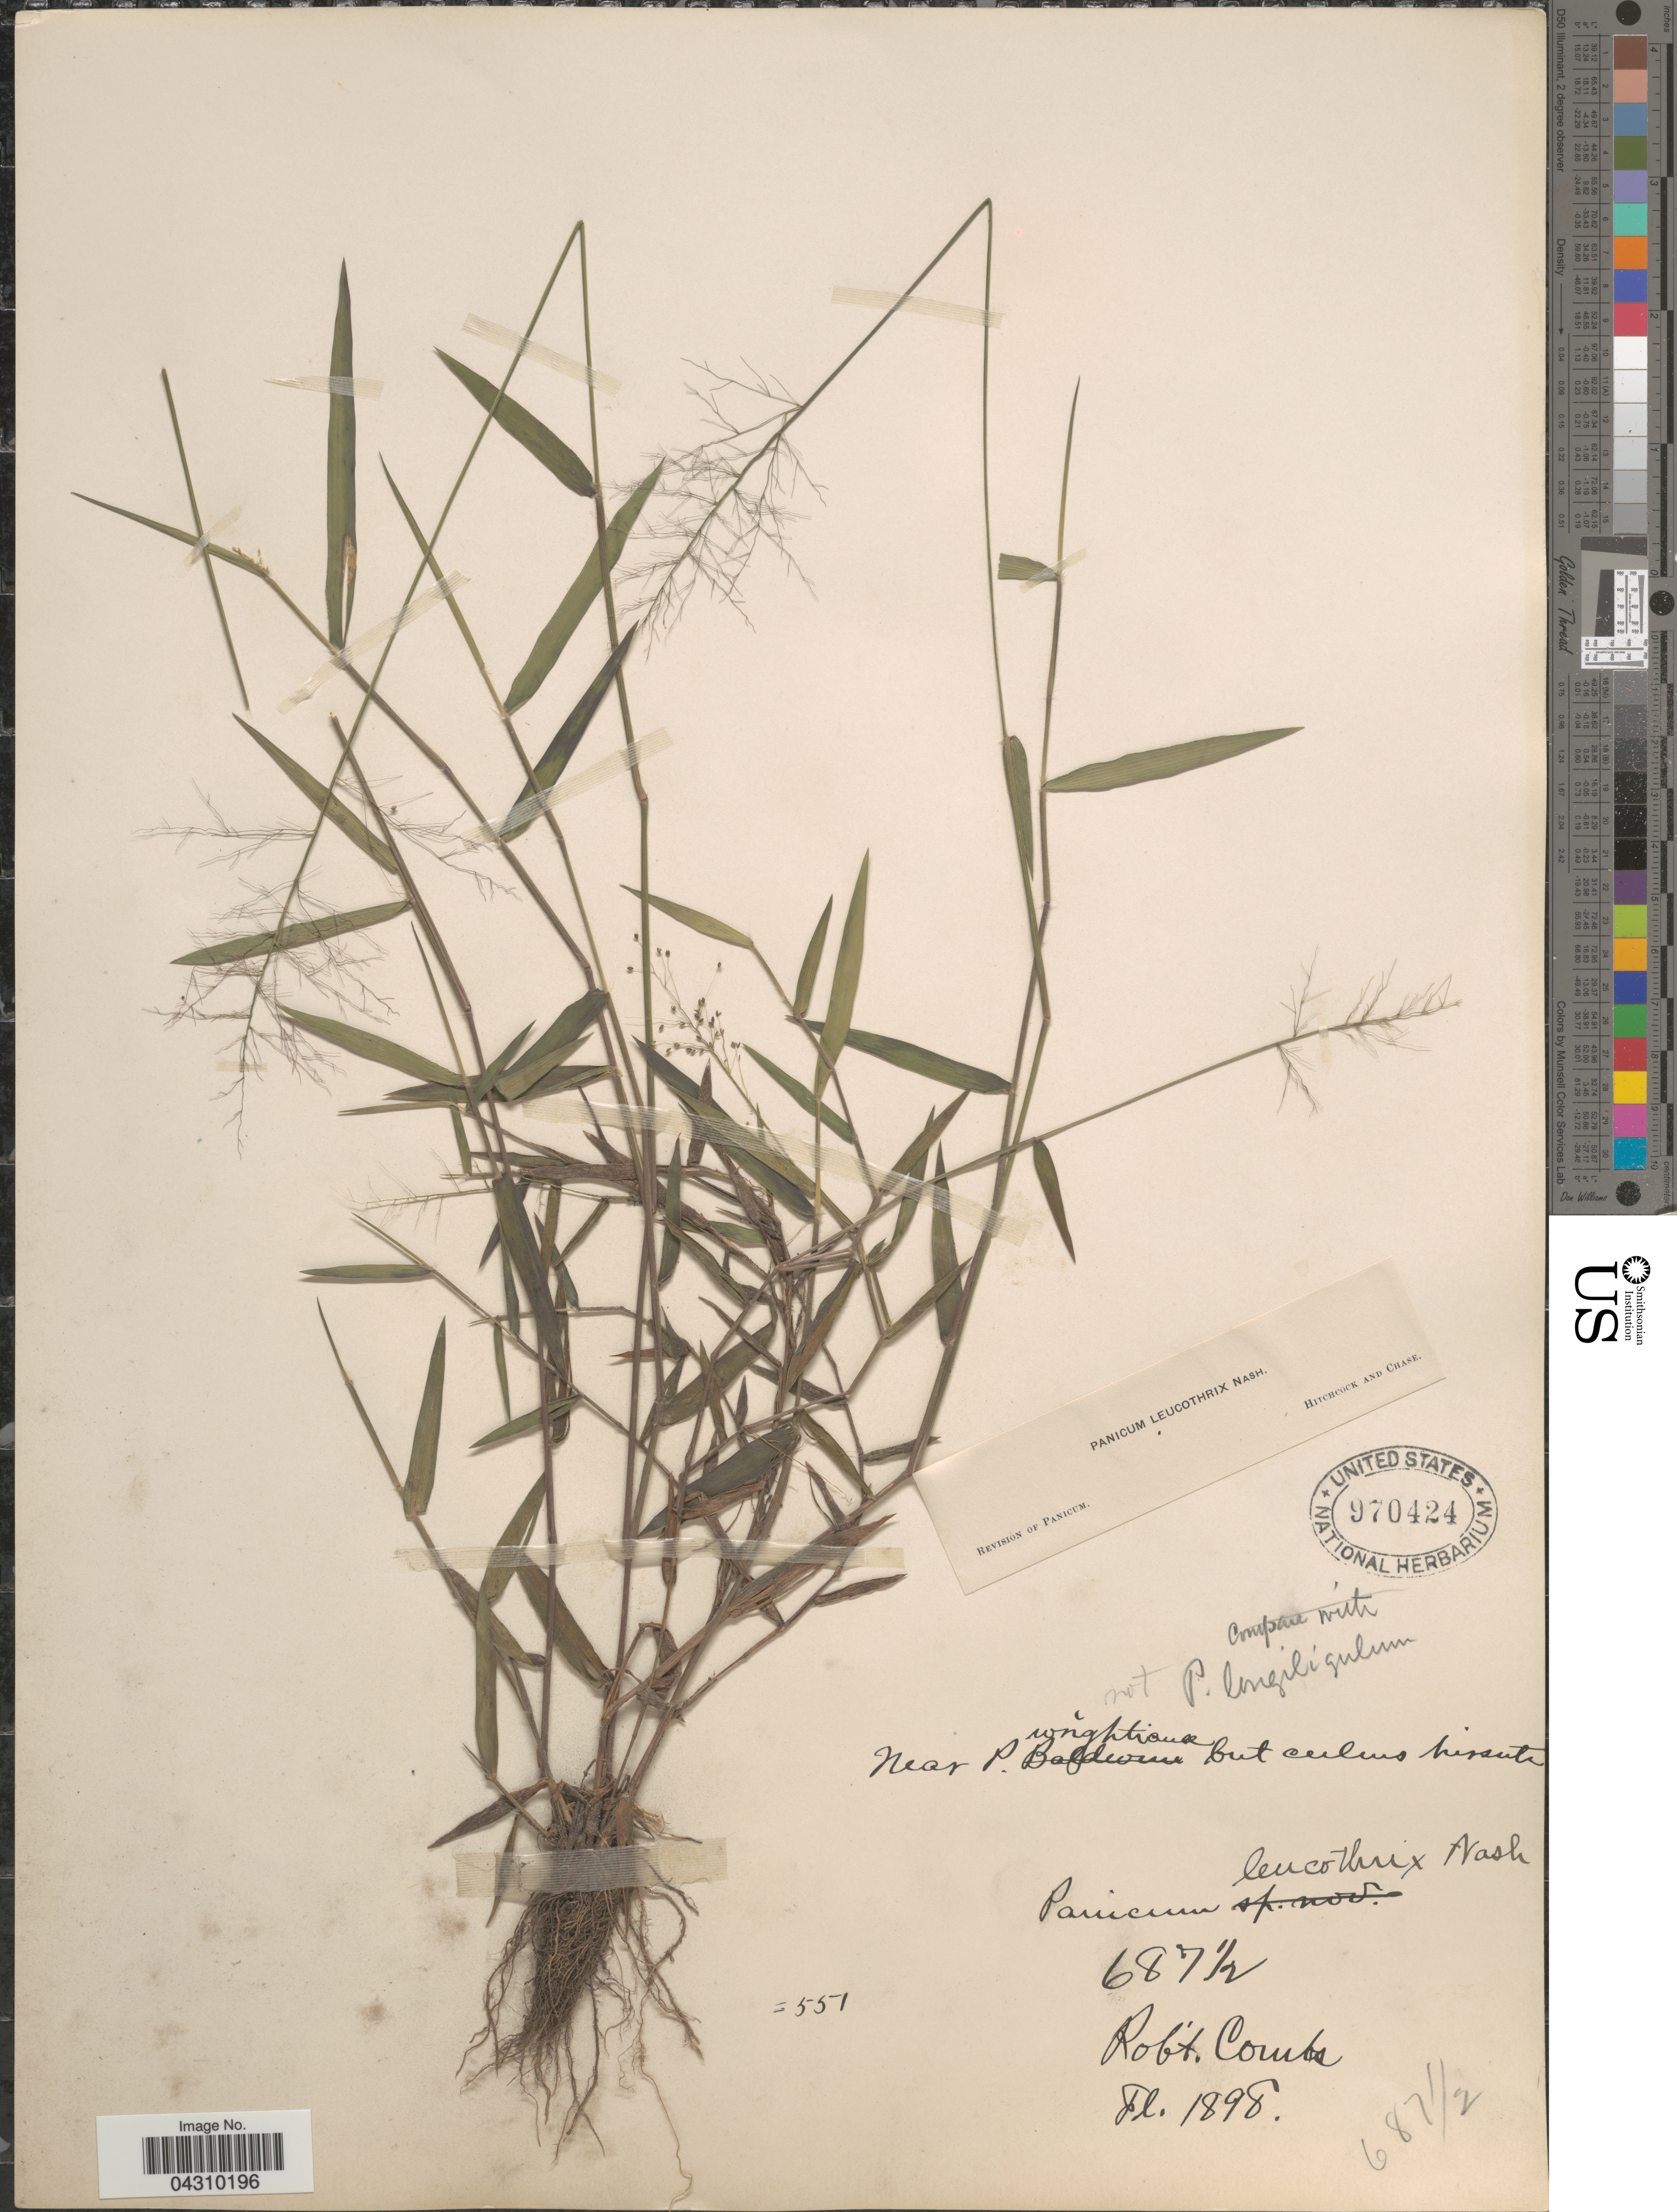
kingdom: Plantae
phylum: Tracheophyta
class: Liliopsida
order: Poales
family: Poaceae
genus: Dichanthelium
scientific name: Dichanthelium acuminatum var. acuminatum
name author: (Sw.) Gould & C.A. Clark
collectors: R. Combs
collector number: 687½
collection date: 1898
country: United States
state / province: Florida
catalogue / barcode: US 970424